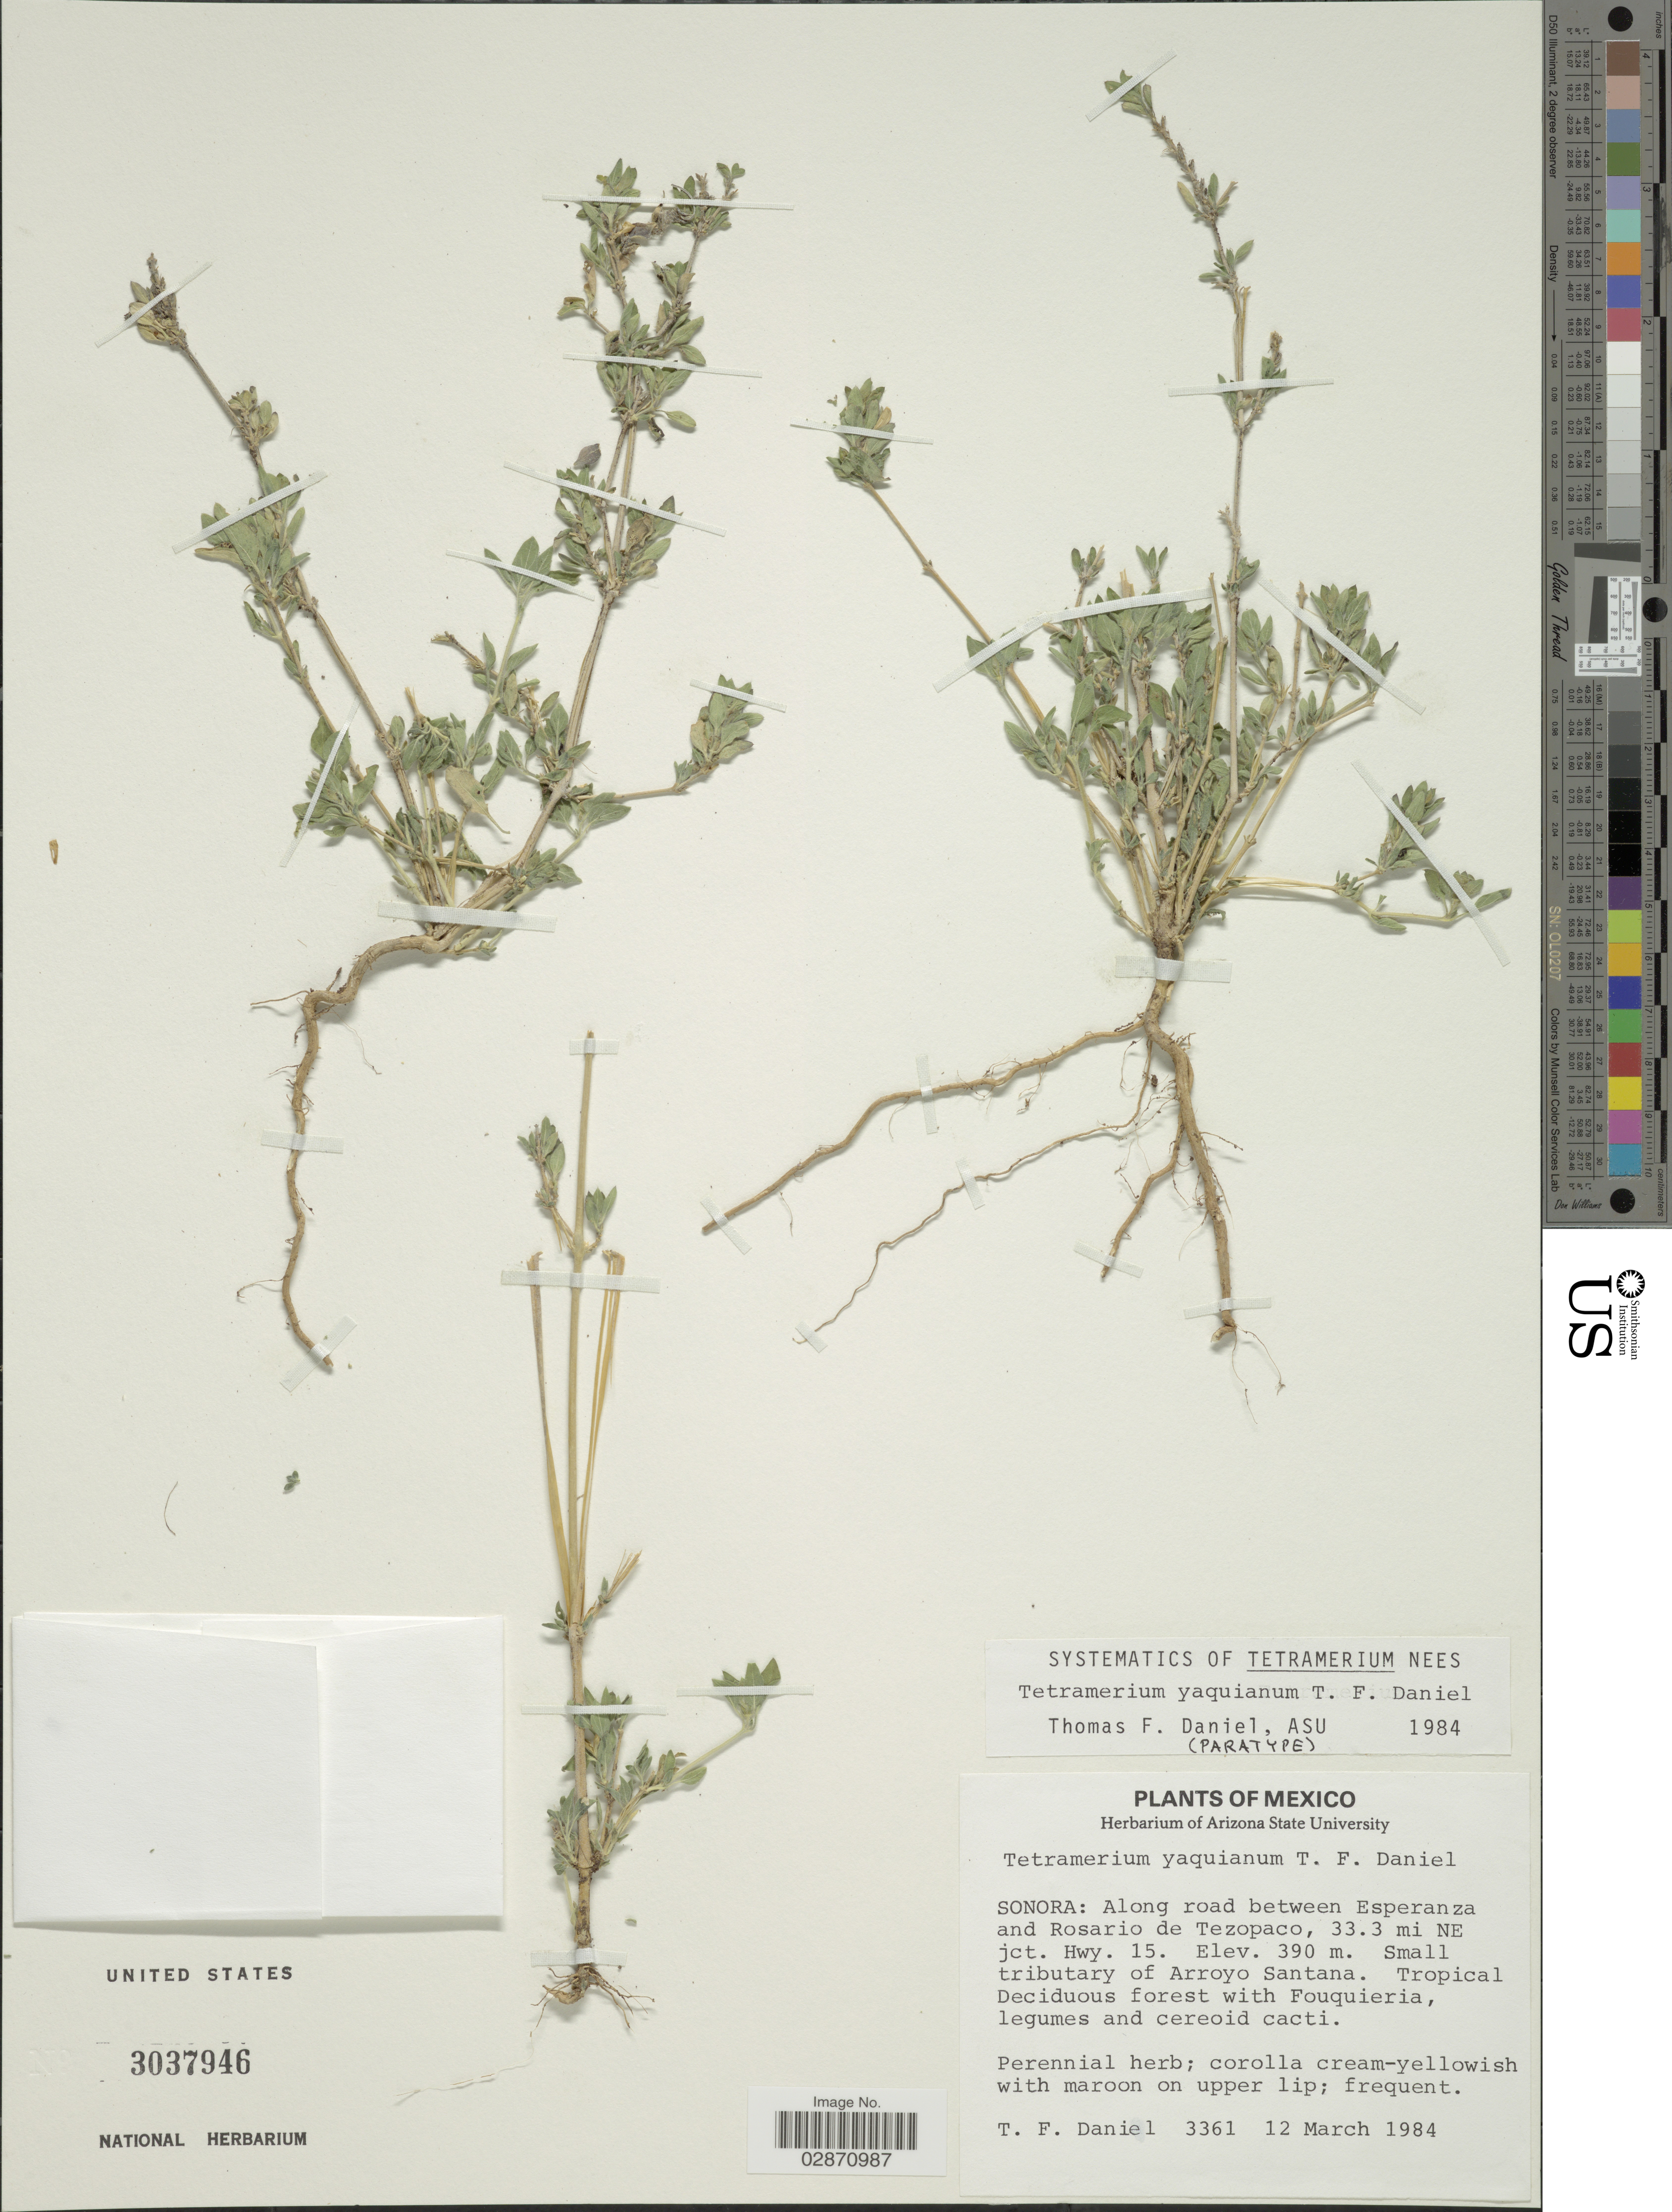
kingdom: Plantae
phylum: Tracheophyta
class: Magnoliopsida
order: Lamiales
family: Acanthaceae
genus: Tetramerium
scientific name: Tetramerium yaquianum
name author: T.F. Daniel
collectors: T. F. Daniel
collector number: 3361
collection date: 1984-03-12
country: Mexico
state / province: Sonora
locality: Along road between Esperanza and Rosario de Tezopaco, 33.3 mi NE jct. Hwy. 15. Small tributary of Arroyo Santana.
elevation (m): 390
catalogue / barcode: US 3037946